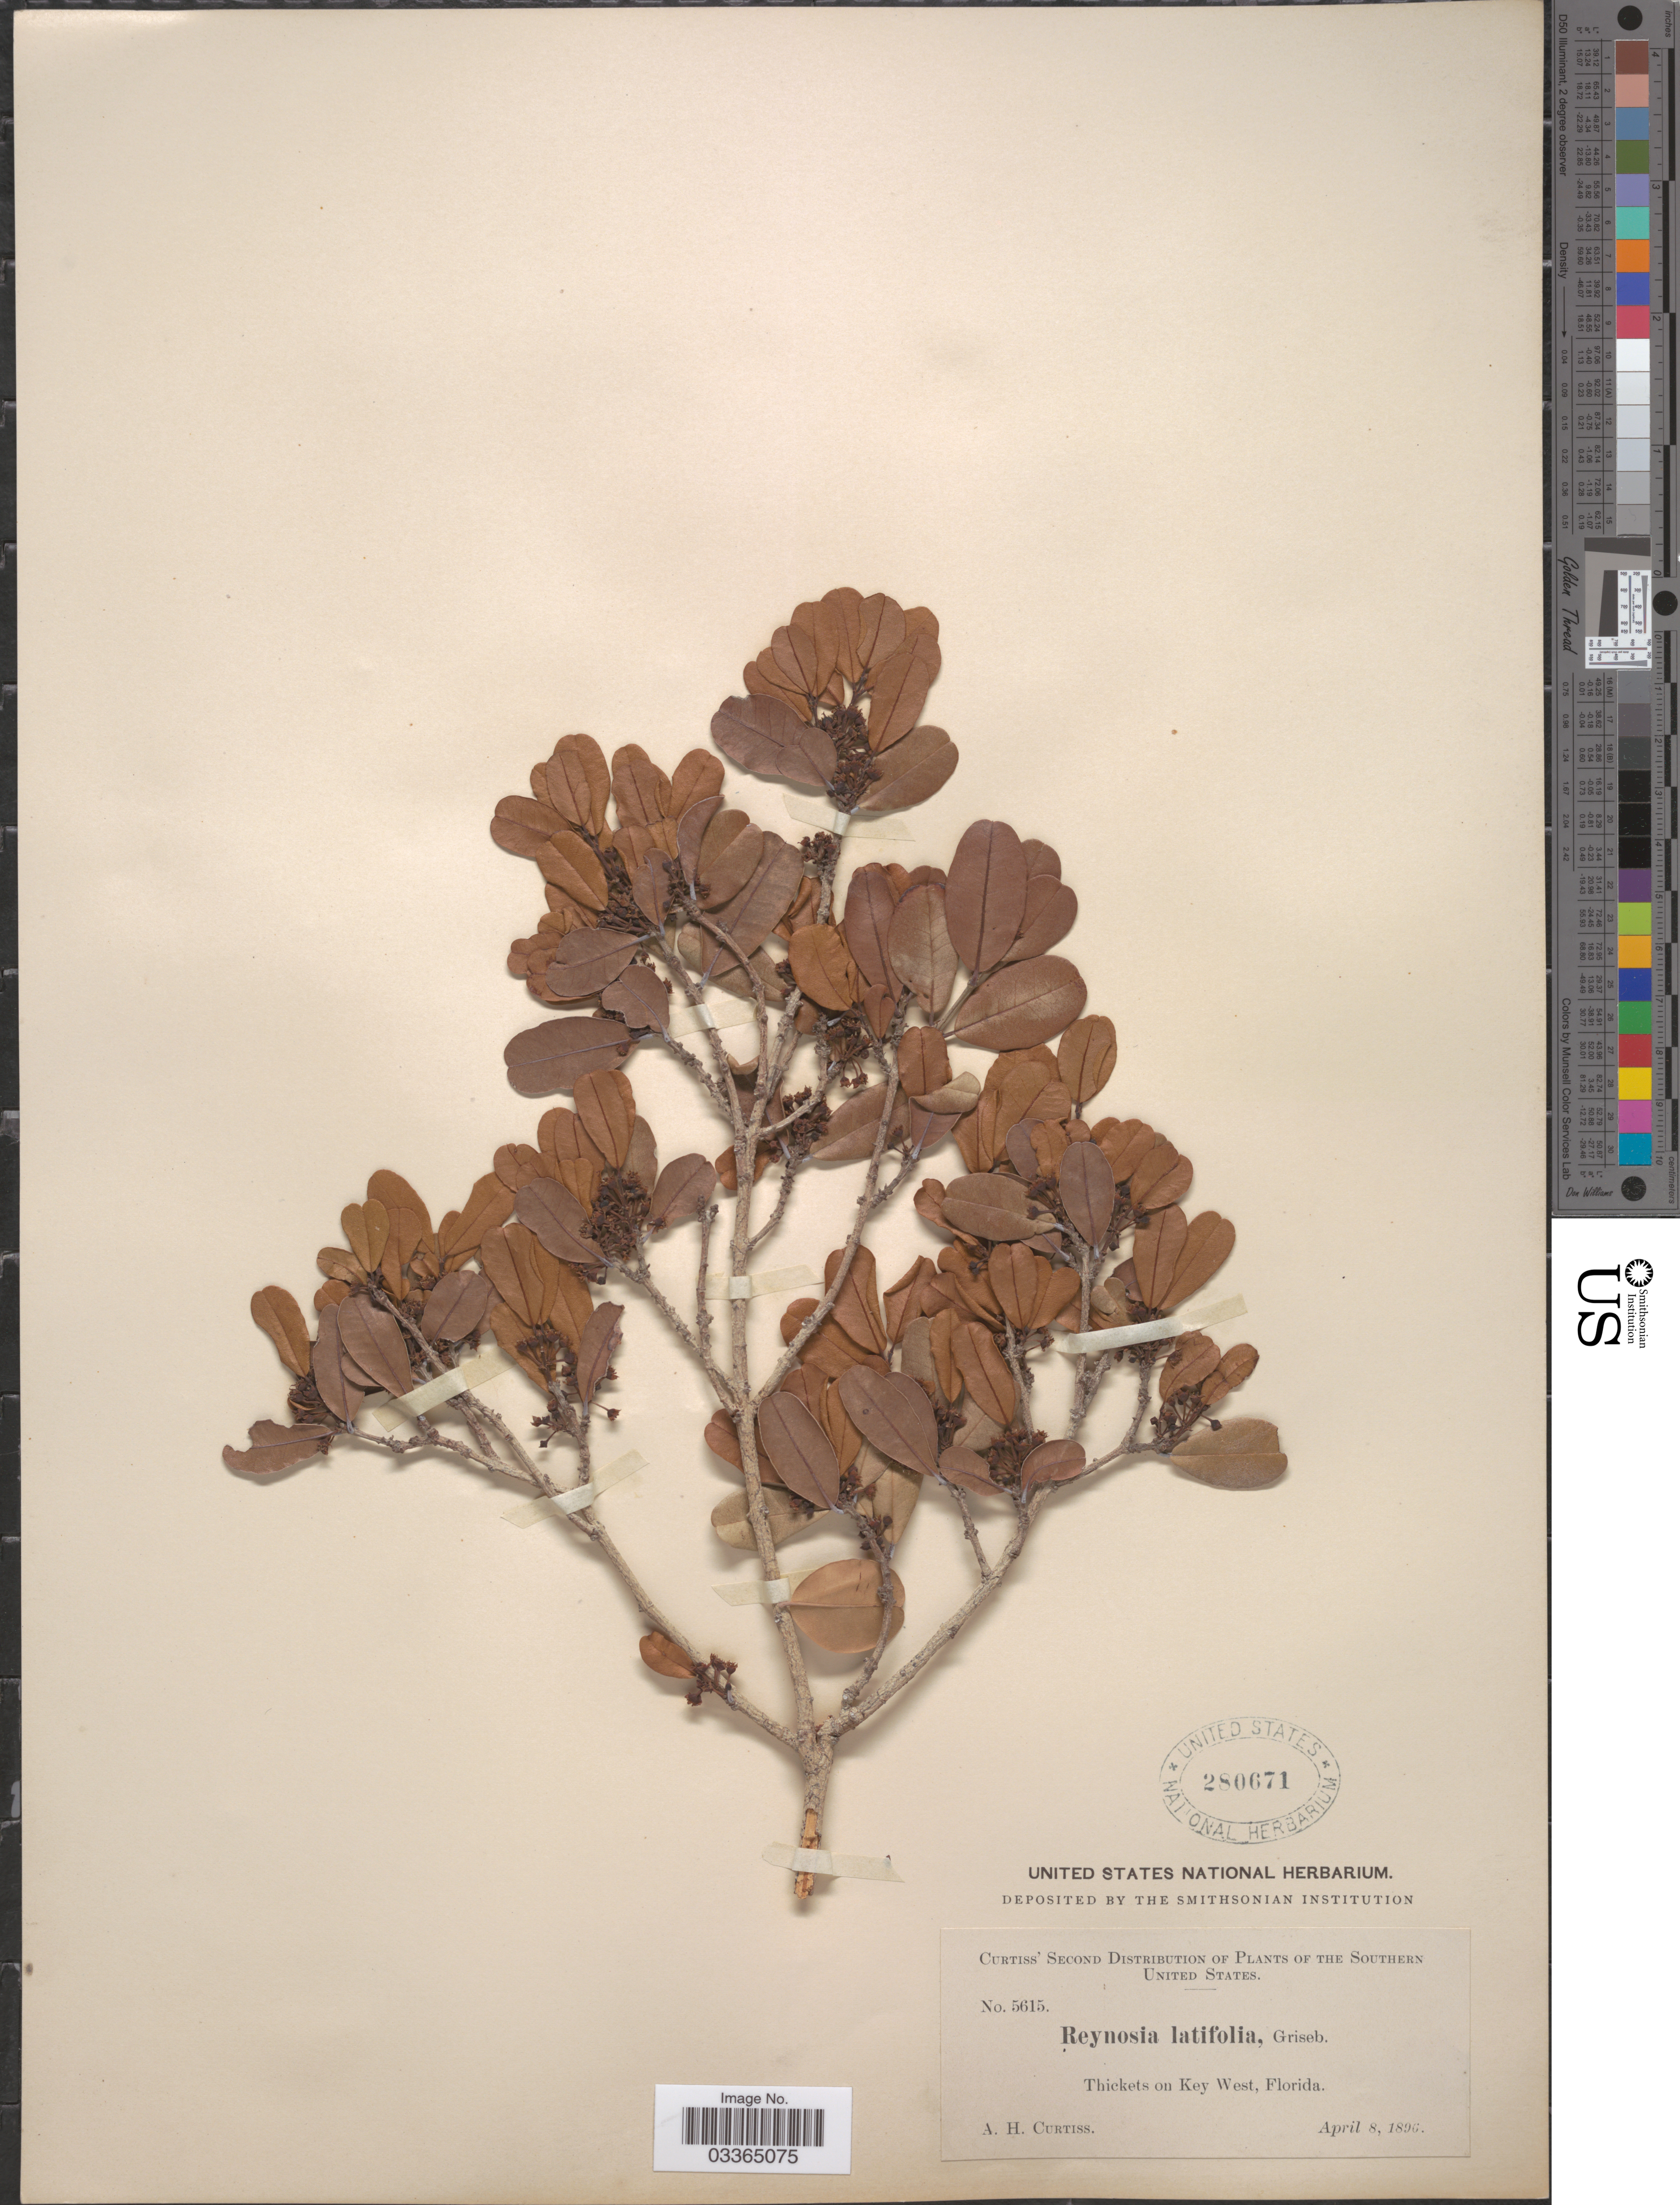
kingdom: Plantae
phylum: Tracheophyta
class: Magnoliopsida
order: Rosales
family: Rhamnaceae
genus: Reynosia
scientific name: Reynosia septentrionalis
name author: Urb.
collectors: A. H. Curtiss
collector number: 5615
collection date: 1896-04-08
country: United States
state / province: Florida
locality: The Southern United States, Thickets on Key West.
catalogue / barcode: US 280671